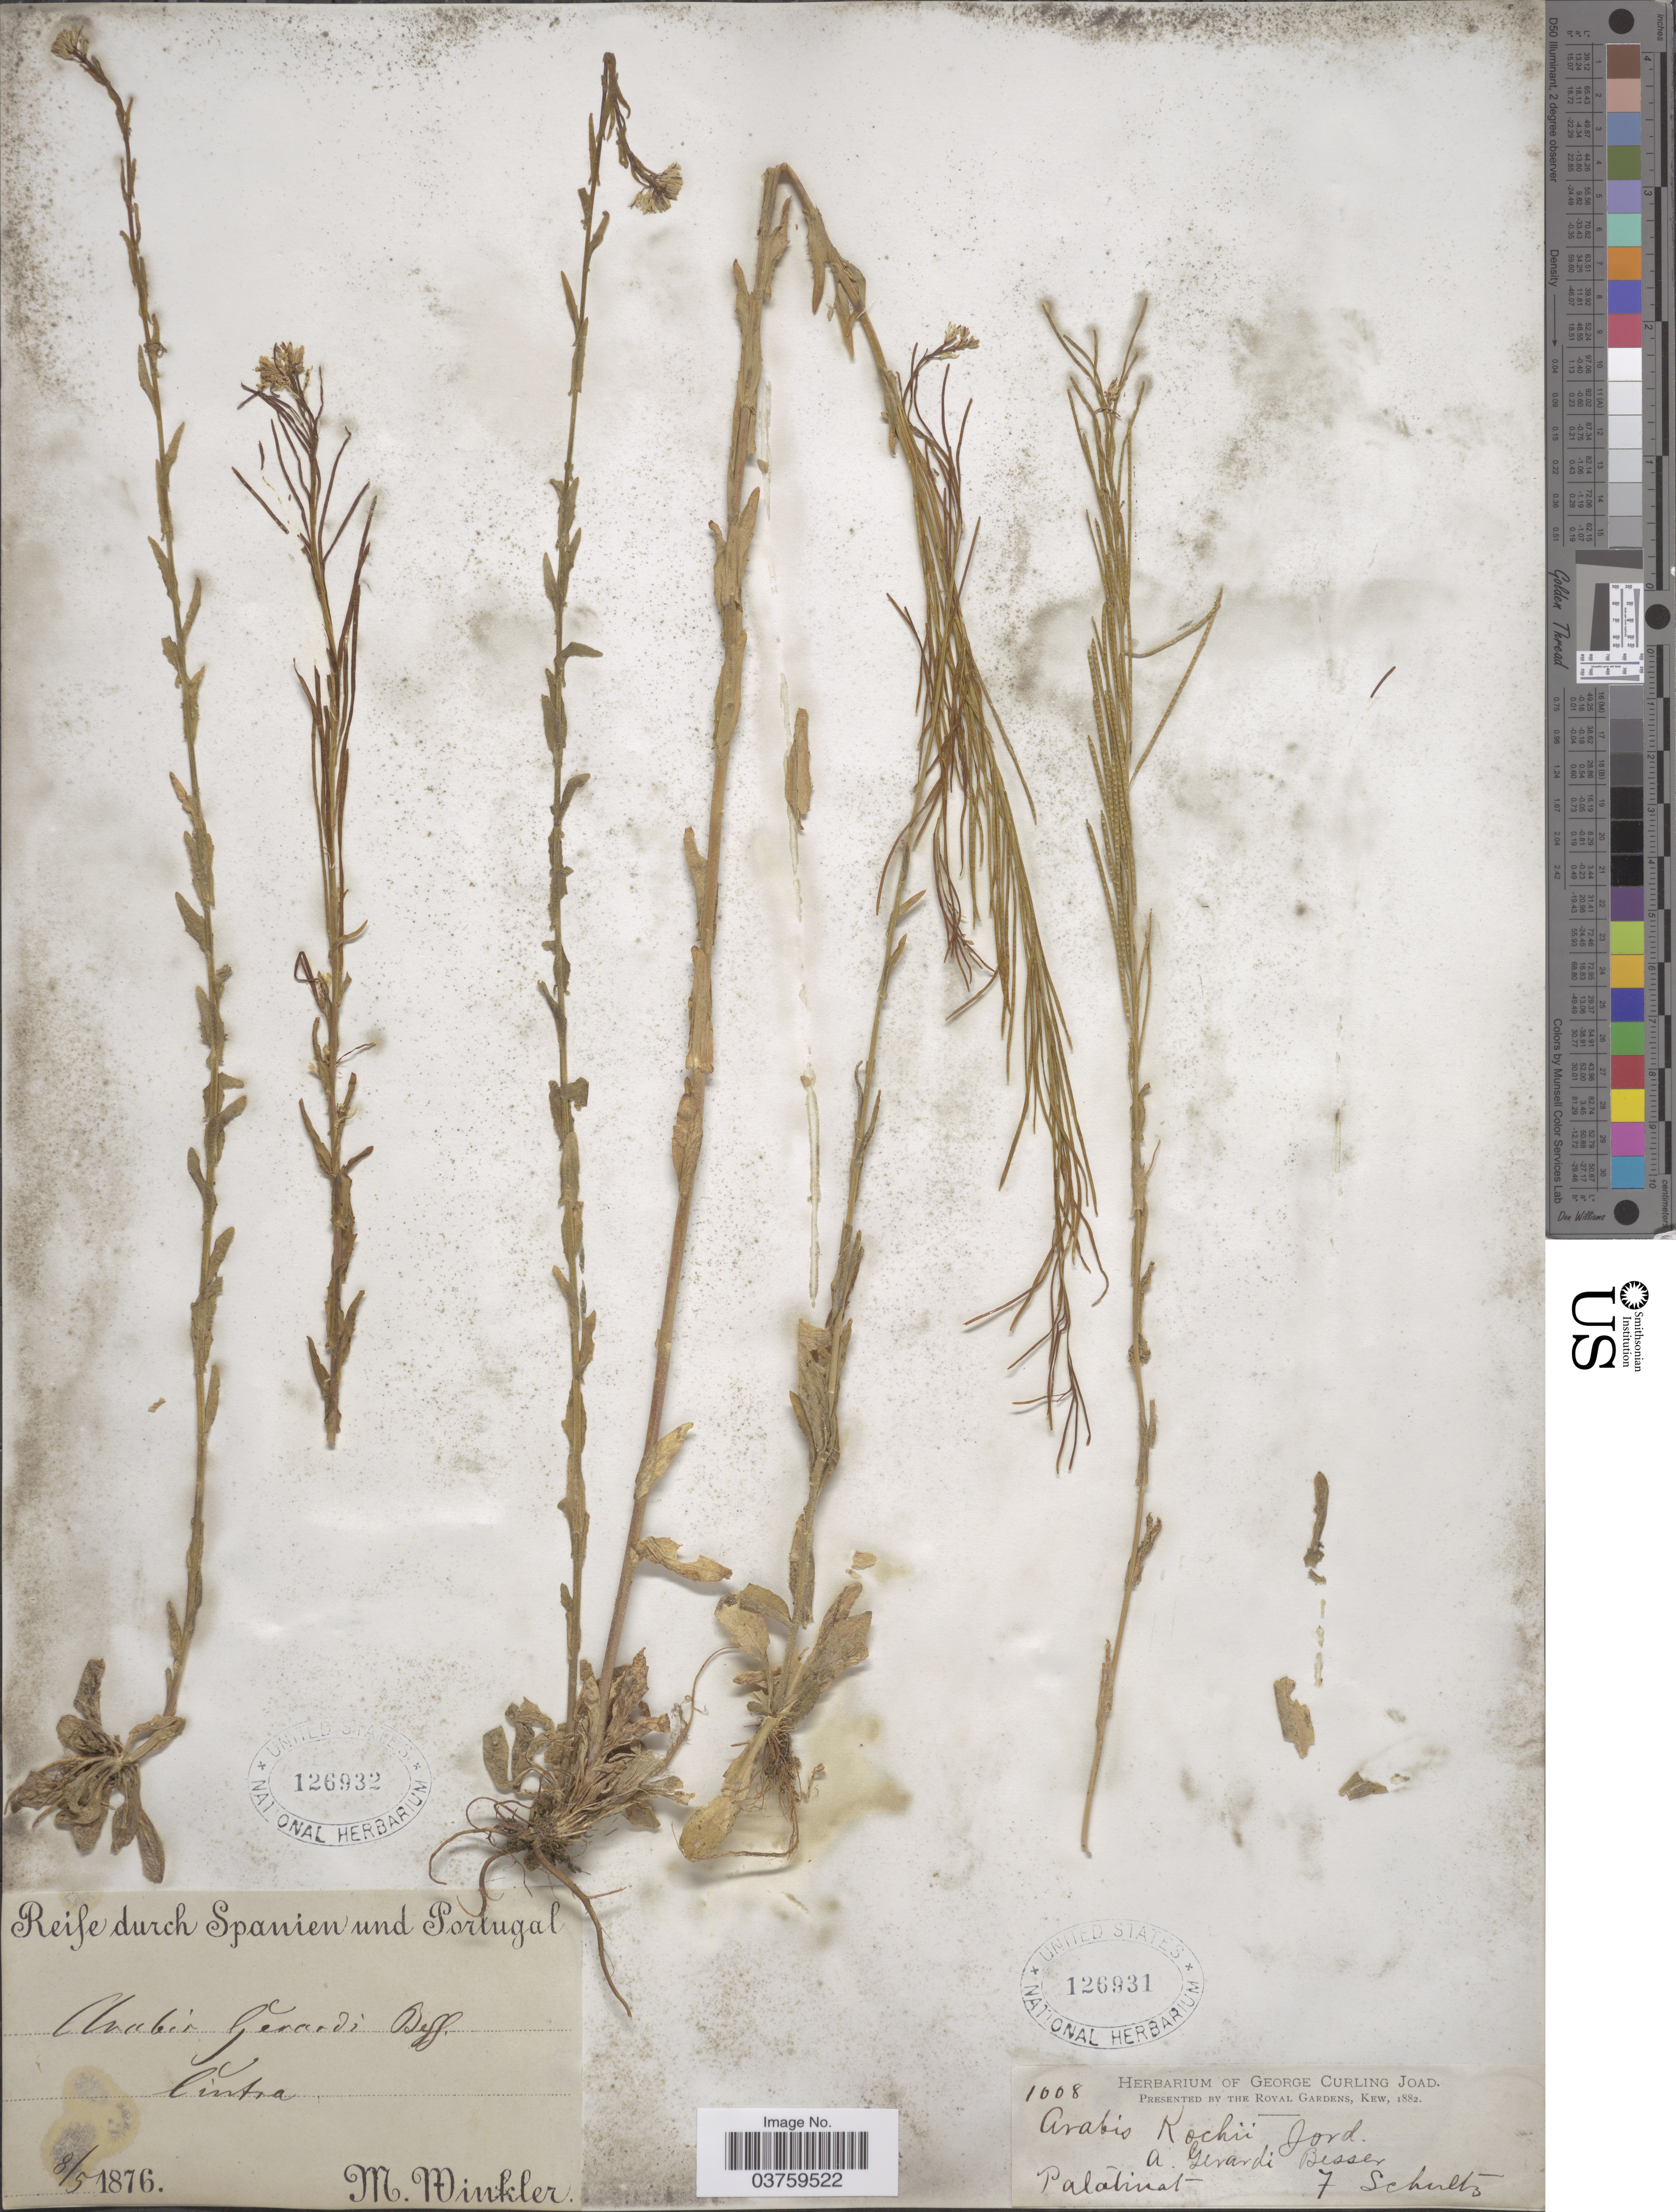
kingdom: Plantae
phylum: Tracheophyta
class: Magnoliopsida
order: Brassicales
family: Brassicaceae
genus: Arabis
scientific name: Arabis kochii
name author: Jord.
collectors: M. Winkler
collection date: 1876-05-08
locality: Spanien und Portugal. Cintra*.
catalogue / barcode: US 126932-2